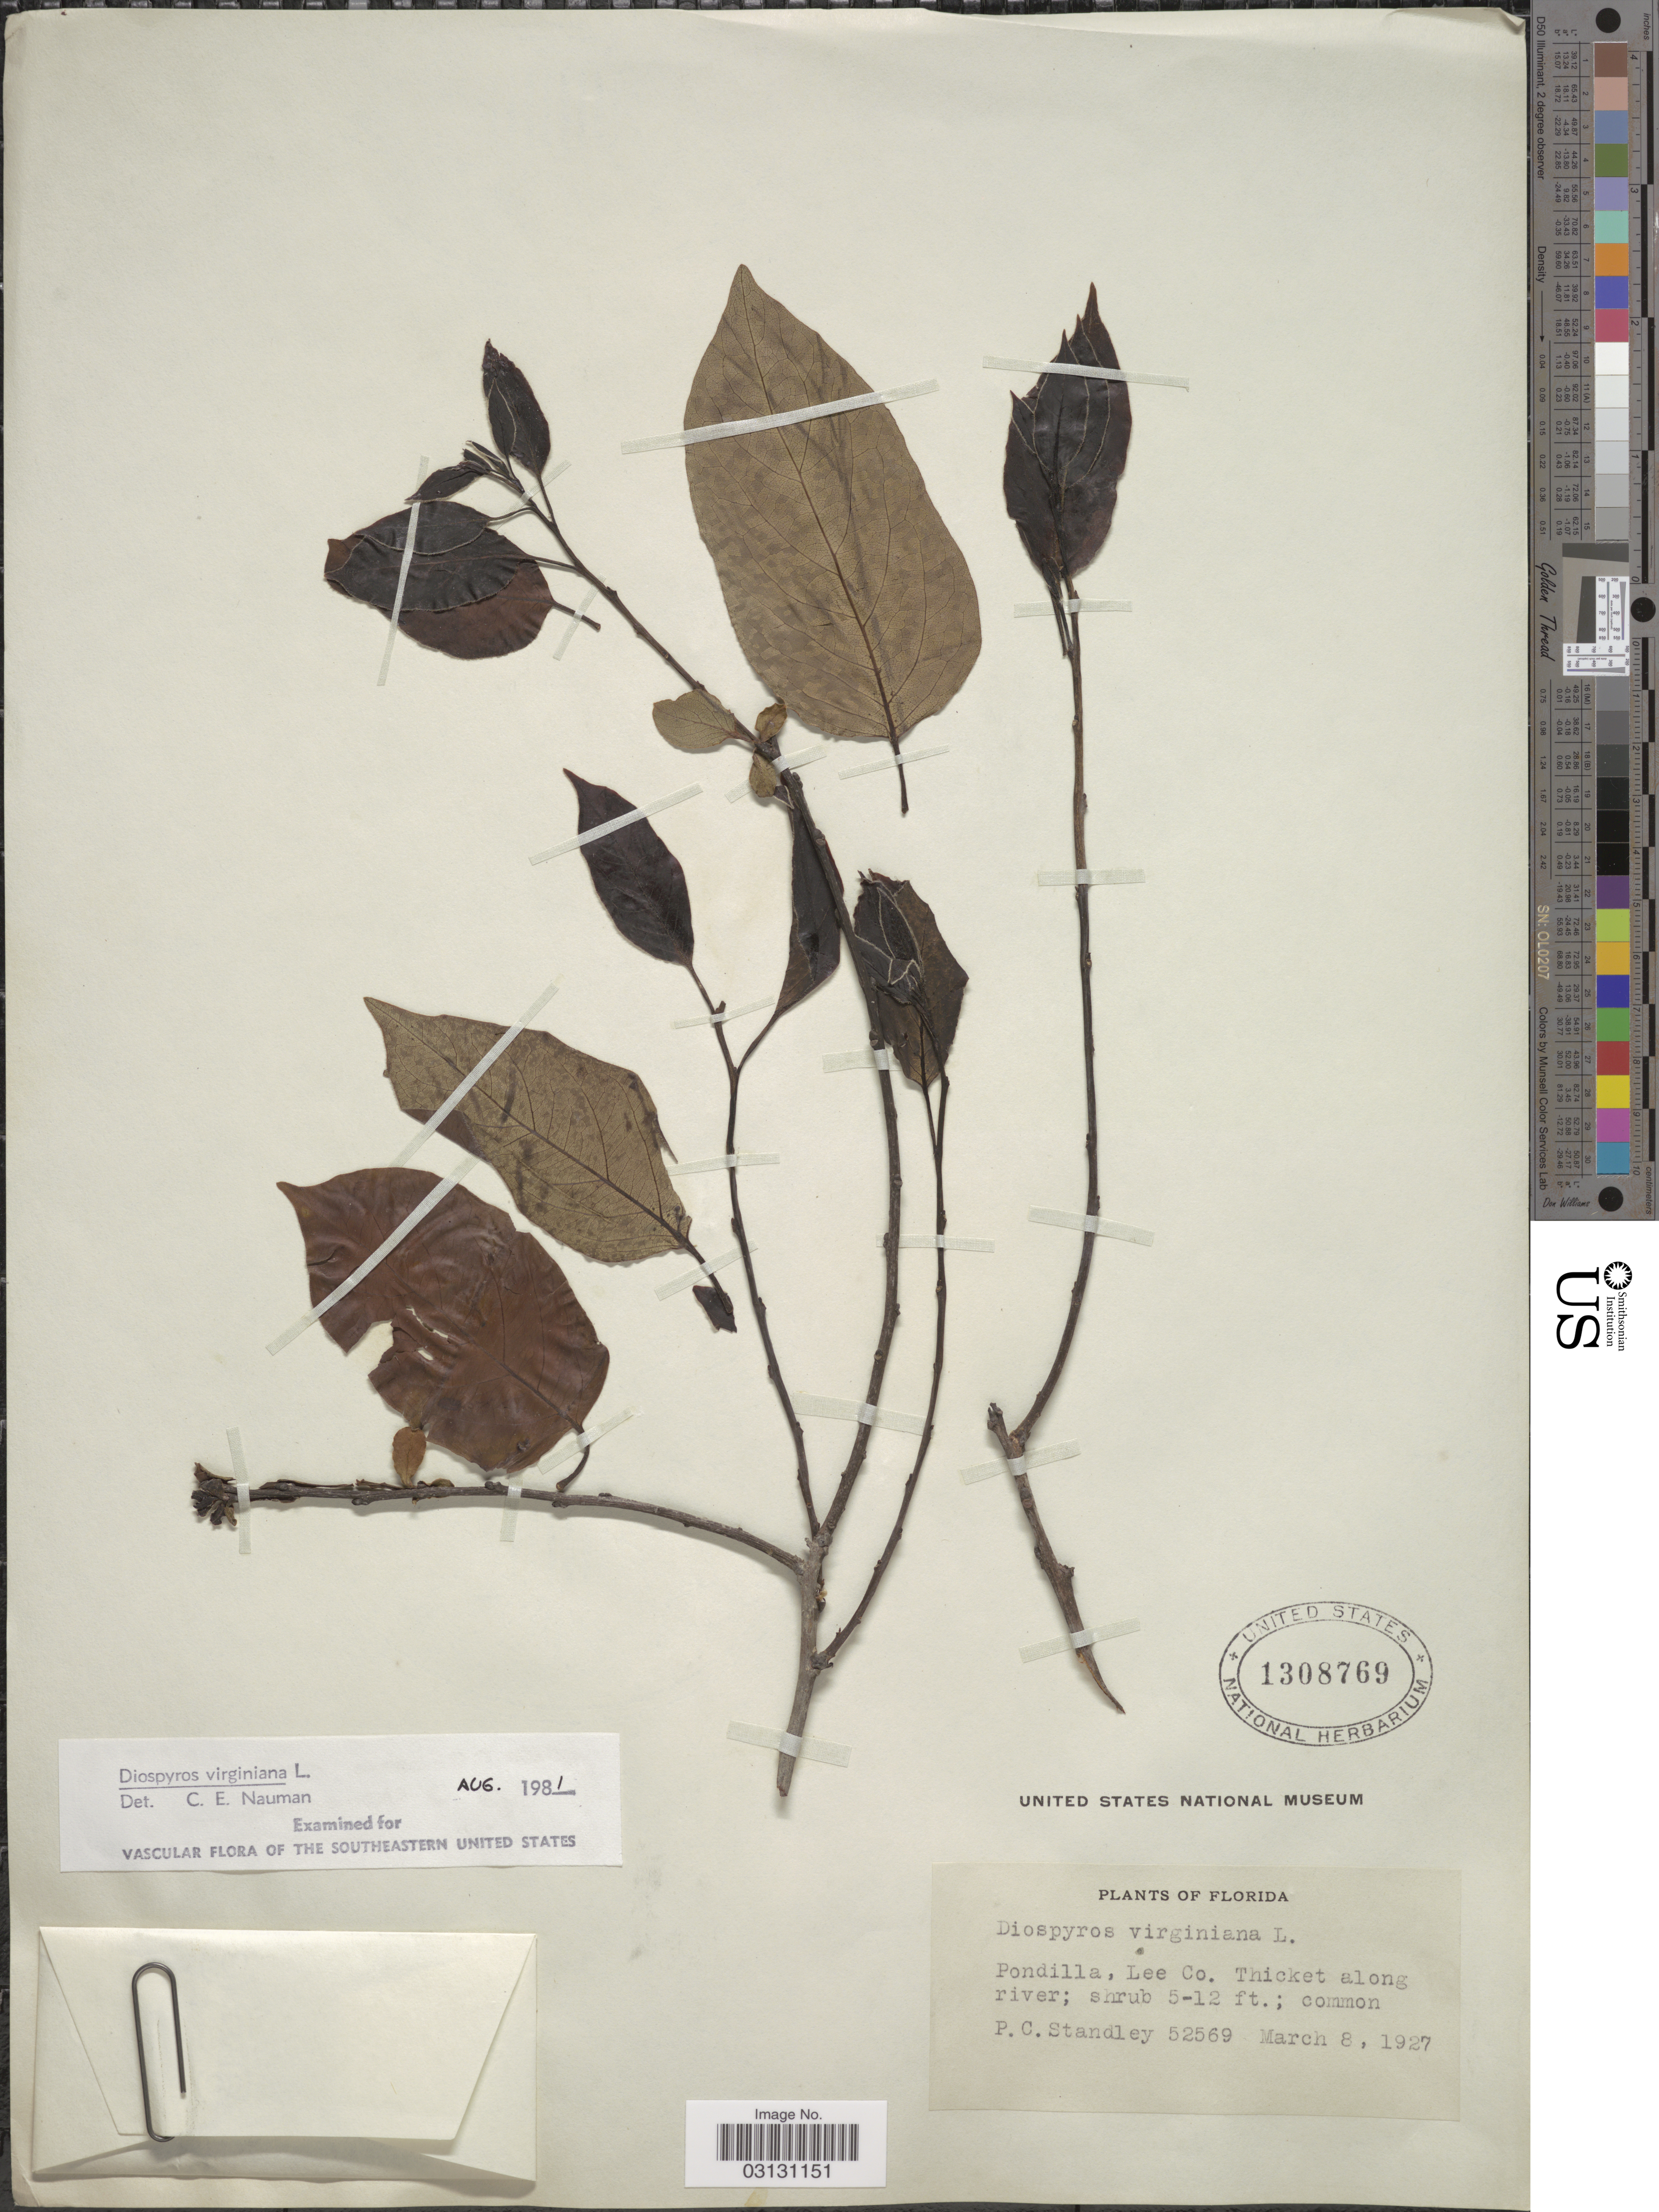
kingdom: Plantae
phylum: Tracheophyta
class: Magnoliopsida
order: Ericales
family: Ebenaceae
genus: Diospyros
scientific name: Diospyros virginiana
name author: L.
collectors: P. C. Standley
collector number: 52569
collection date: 1927-03-08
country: United States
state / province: Florida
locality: Pondilla, Lee Co.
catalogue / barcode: US 1308769